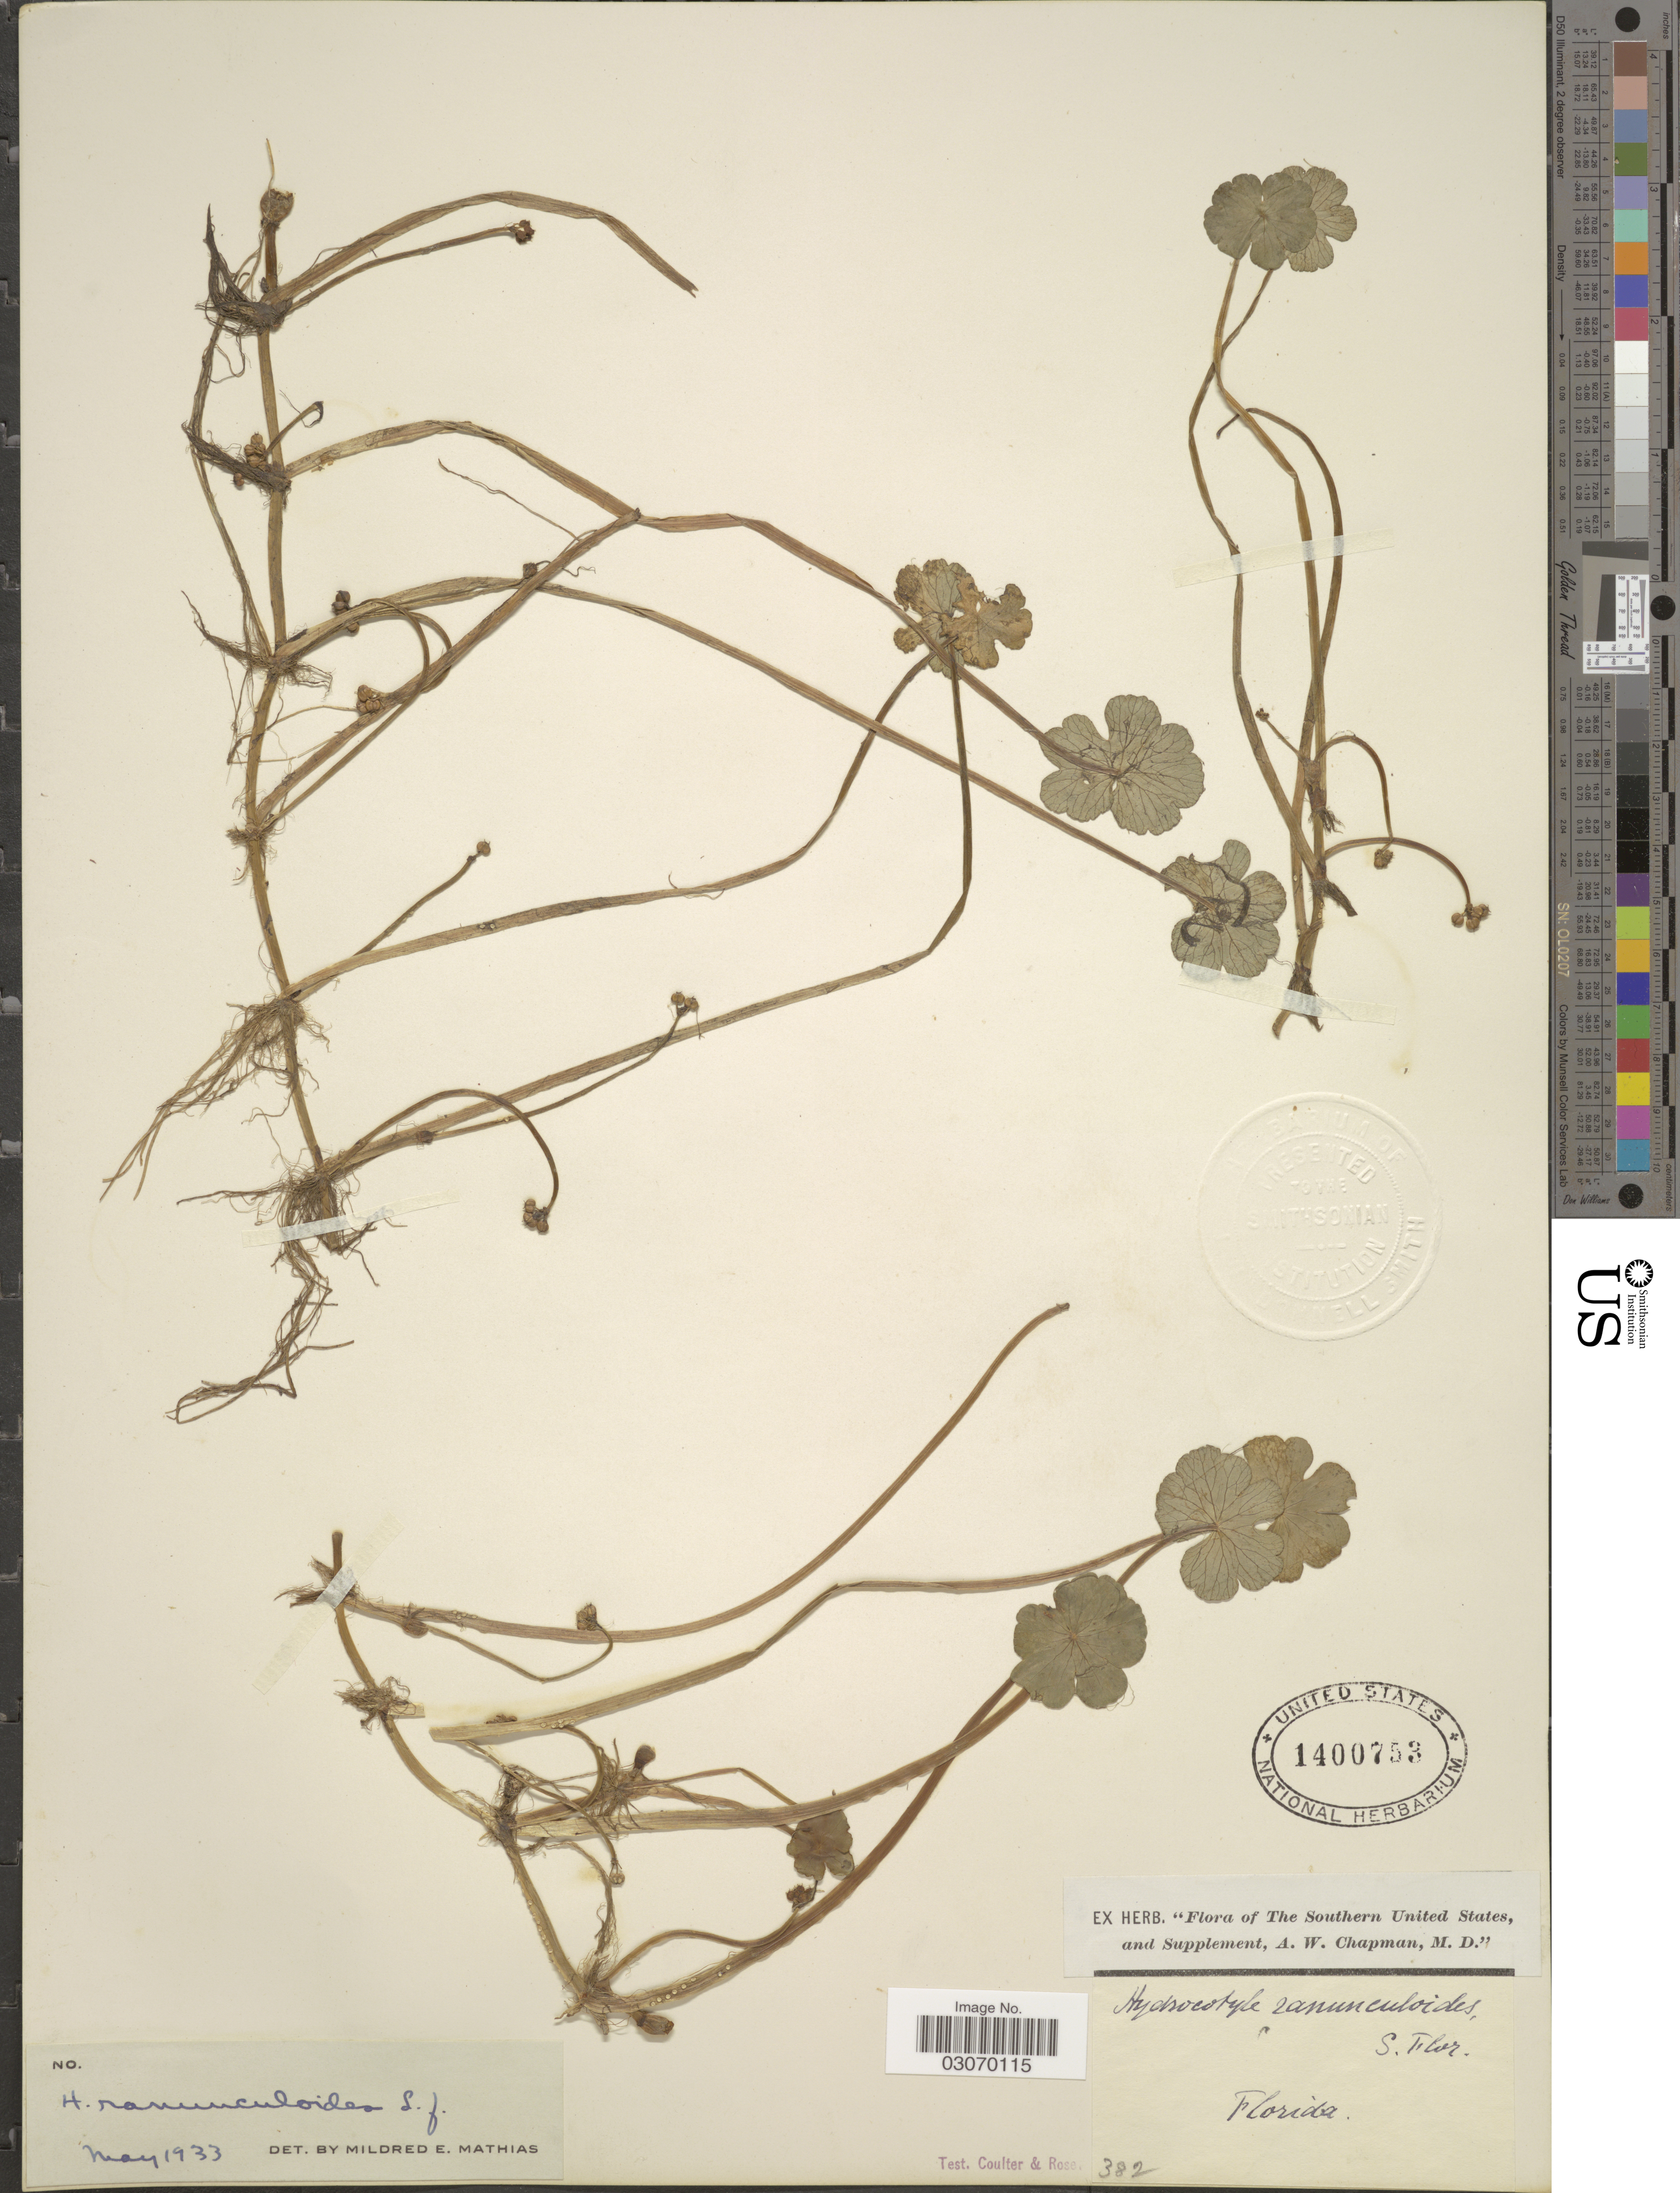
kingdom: Plantae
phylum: Tracheophyta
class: Magnoliopsida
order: Apiales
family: Araliaceae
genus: Hydrocotyle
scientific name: Hydrocotyle ranunculoides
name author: L. f.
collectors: A. W. Chapman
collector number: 382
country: United States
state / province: Florida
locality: Southern United States. S. Flor.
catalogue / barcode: US 1400753